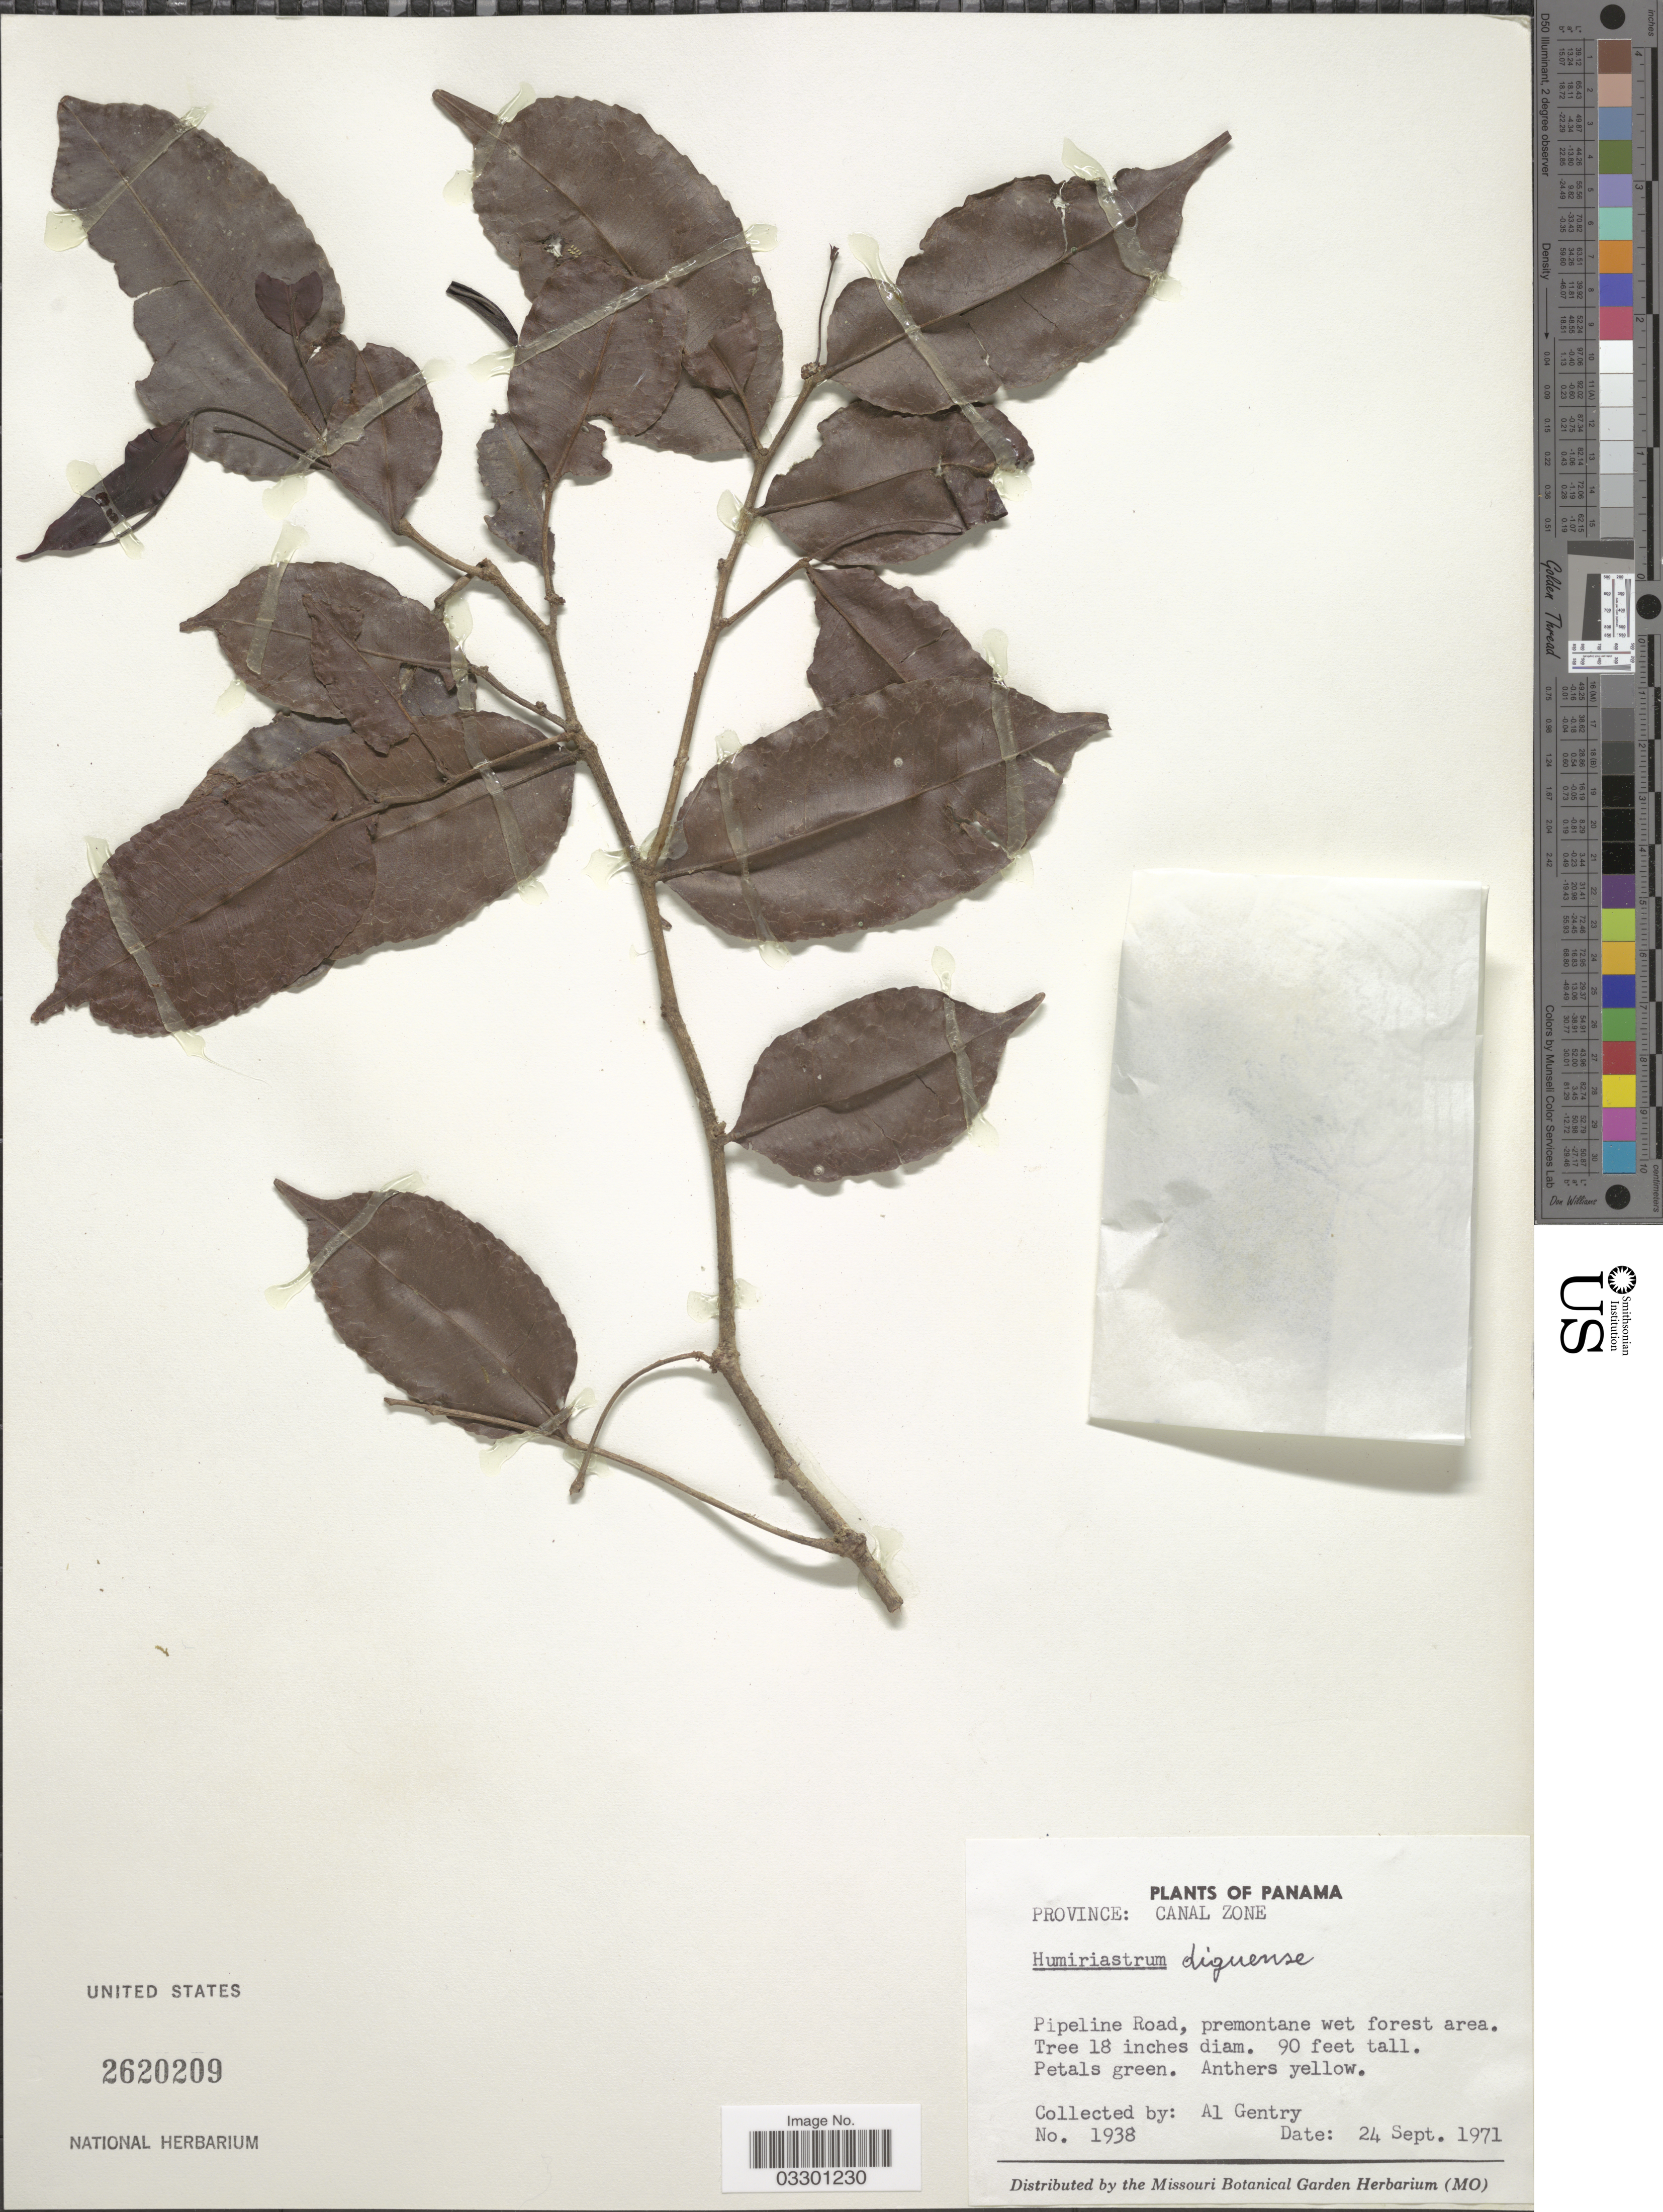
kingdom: Plantae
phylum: Tracheophyta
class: Magnoliopsida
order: Malpighiales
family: Humiriaceae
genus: Humiriastrum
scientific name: Humiriastrum diguense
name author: (Cuatrec.) Cuatrec.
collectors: A. H. Gentry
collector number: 1938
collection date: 1971-09-24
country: Panama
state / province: Colón / Panamá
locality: Province: Canal Zone. Pipeline Road, premontane wet forest area.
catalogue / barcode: US 2620209